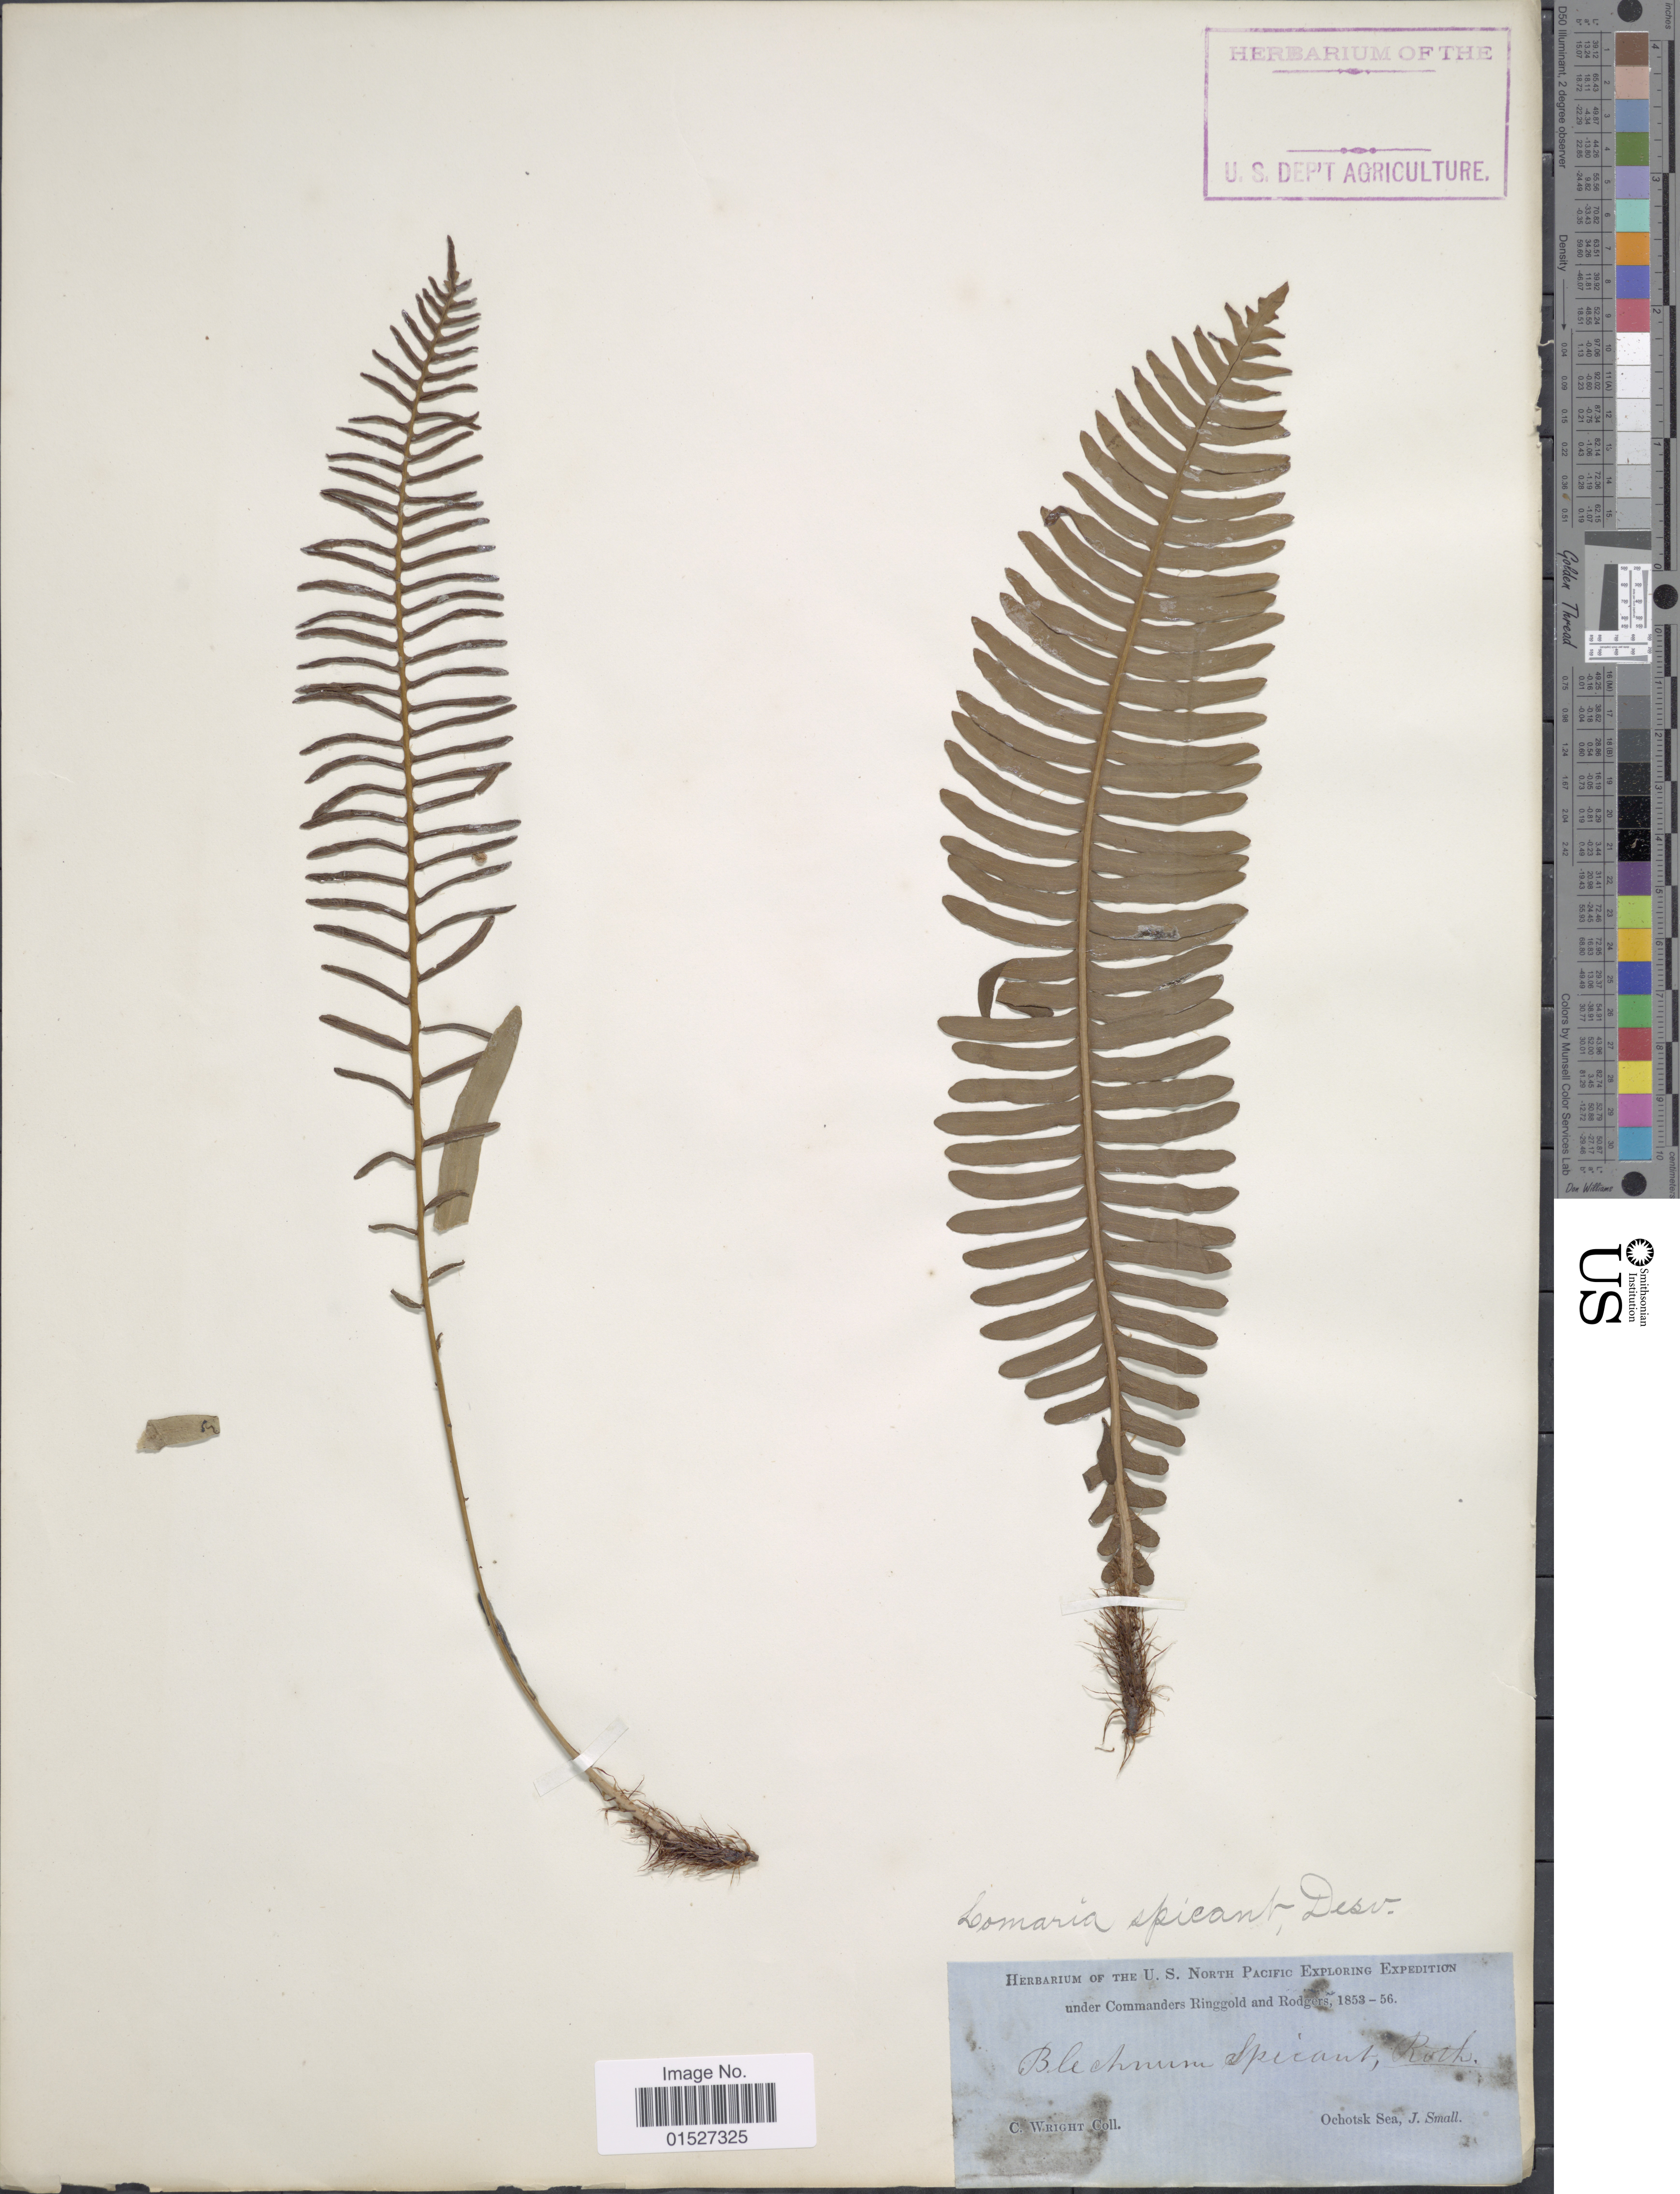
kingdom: Plantae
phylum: Tracheophyta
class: Polypodiopsida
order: Polypodiales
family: Blechnaceae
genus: Blechnum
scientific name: Blechnum nipponicum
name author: (Kunze) Makino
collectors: C. Wright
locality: Ochotsk Sea ( = Okhotsk Sea)